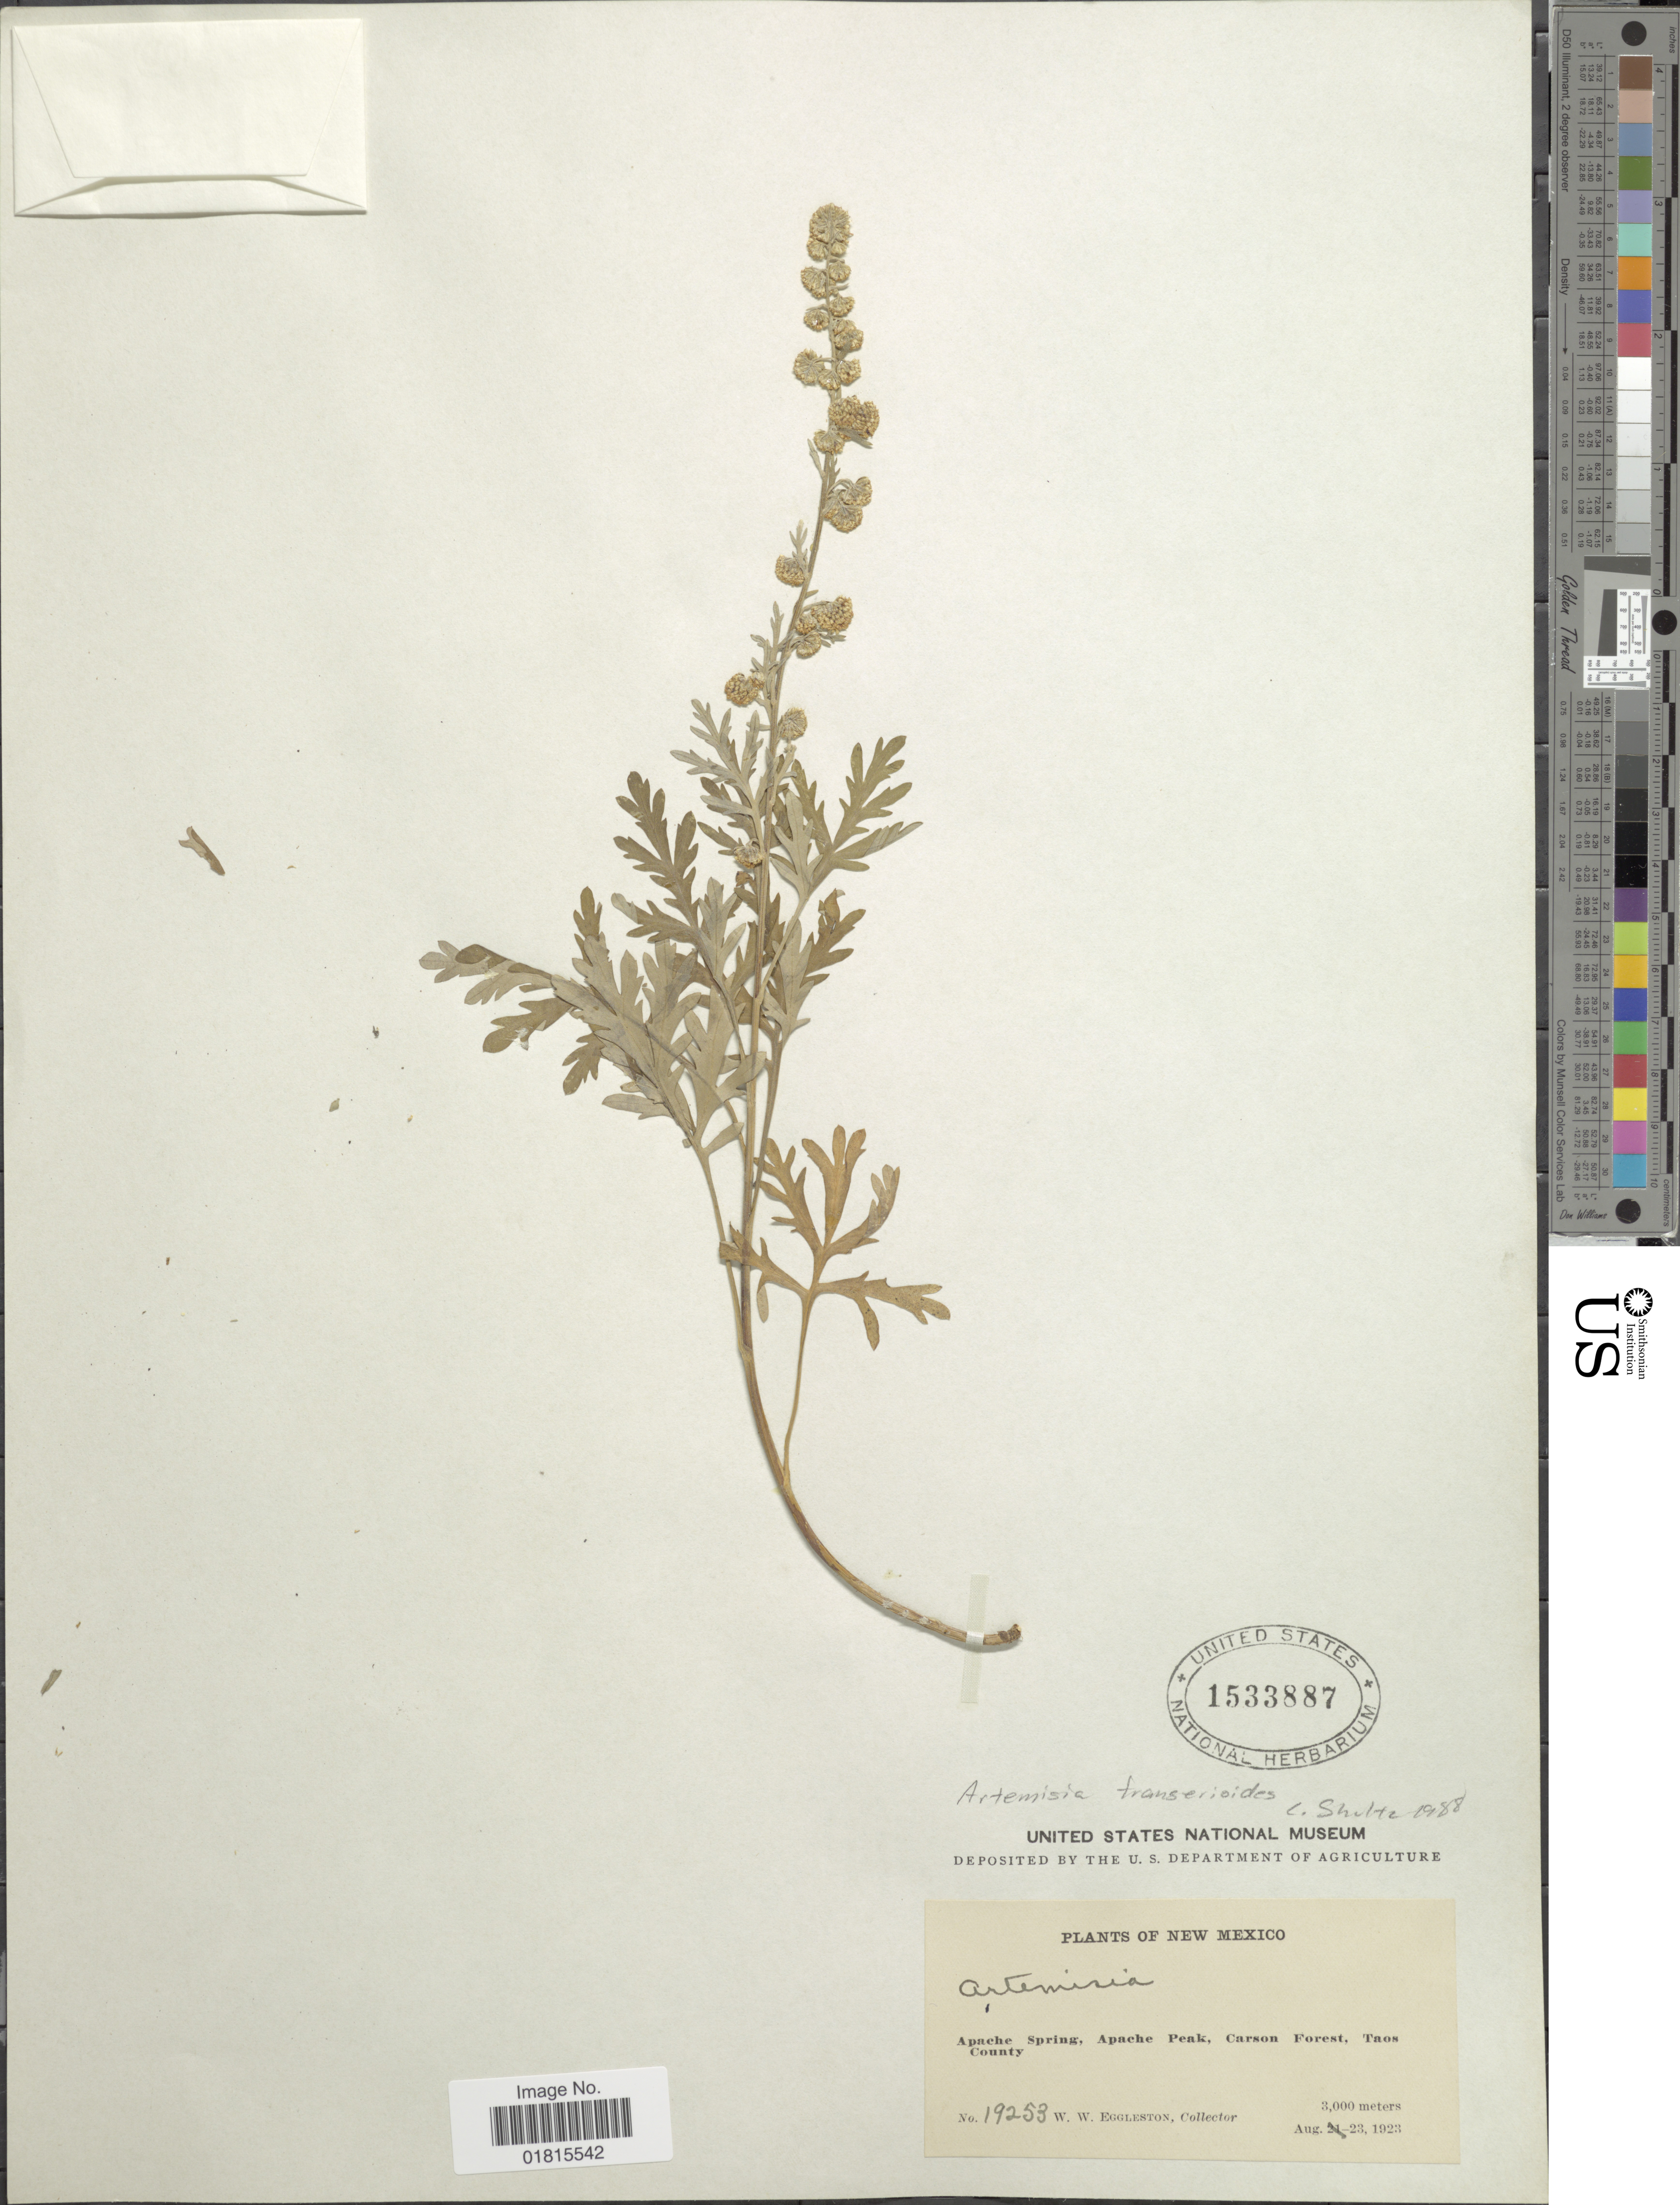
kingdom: Plantae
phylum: Tracheophyta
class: Magnoliopsida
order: Asterales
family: Asteraceae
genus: Artemisia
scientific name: Artemisia franserioides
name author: Greene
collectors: W. W. Eggleston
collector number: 19253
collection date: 1923-08-23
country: United States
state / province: New Mexico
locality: Apache Spring, Apache Peak, Carson Forest, Taos County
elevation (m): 3000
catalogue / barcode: US 1533887